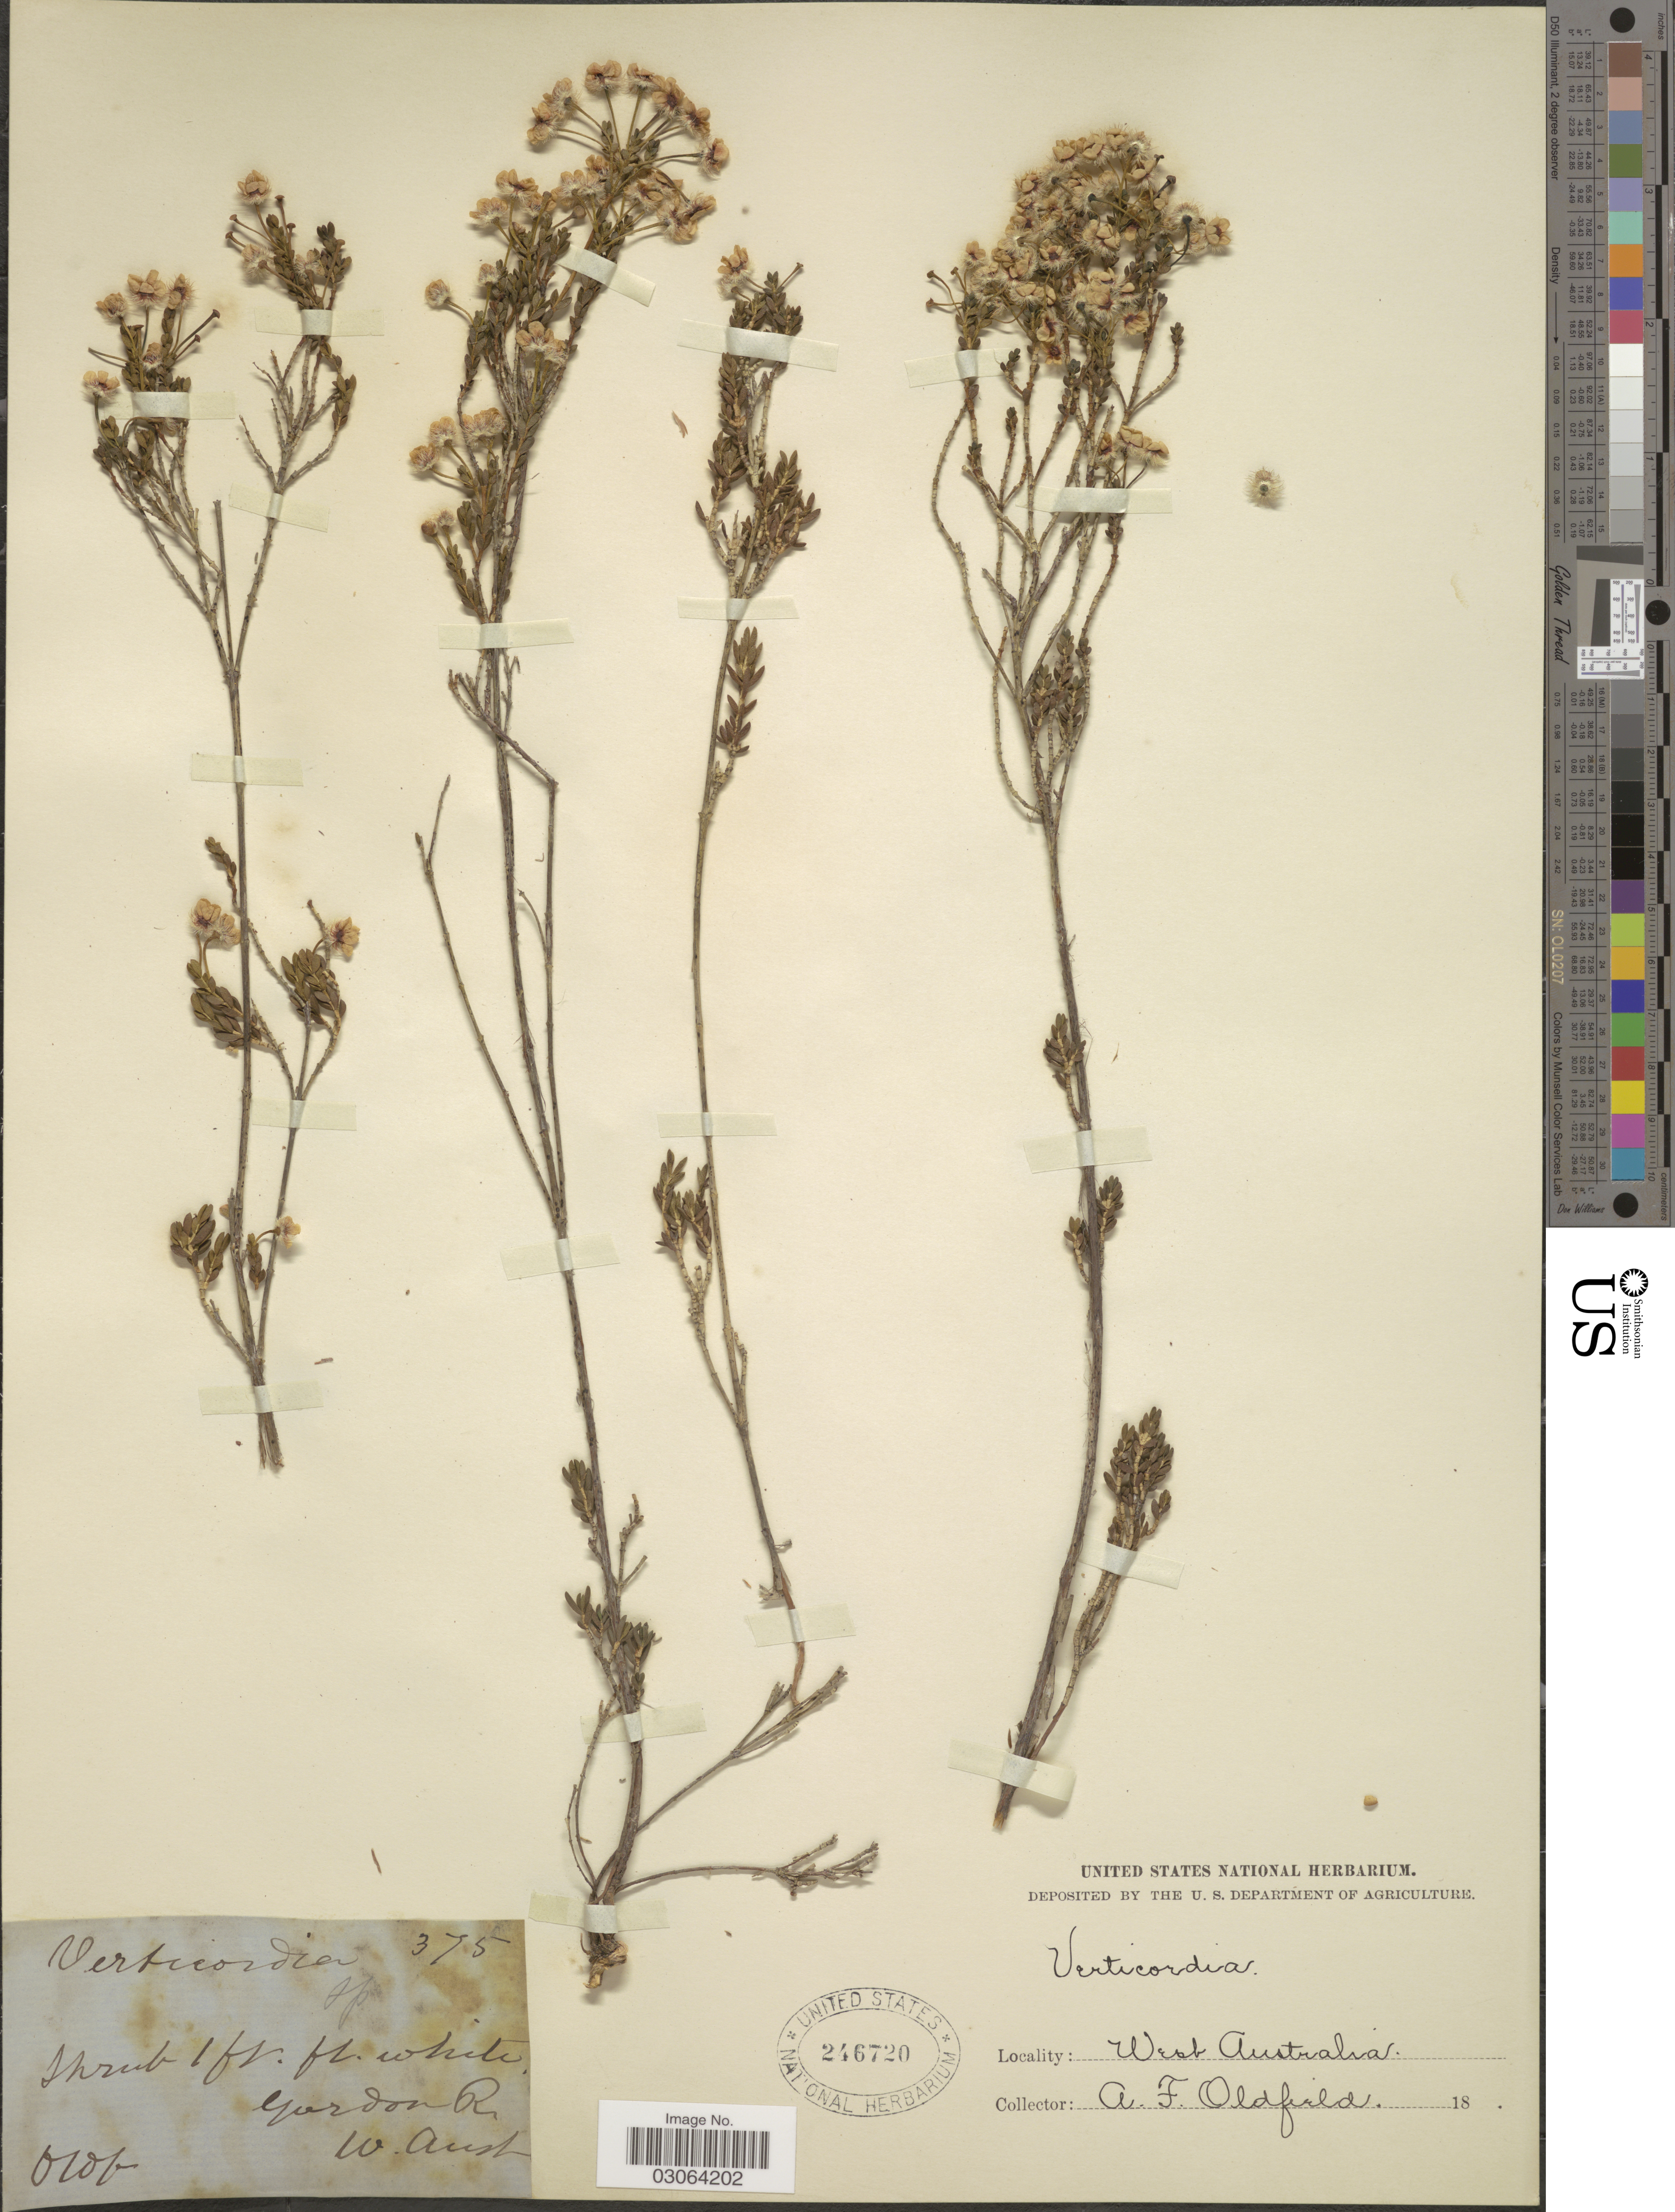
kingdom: Plantae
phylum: Tracheophyta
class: Magnoliopsida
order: Myrtales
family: Myrtaceae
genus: Verticordia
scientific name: Verticordia sp.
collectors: A. Oldfield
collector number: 375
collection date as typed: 18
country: Australia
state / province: Western Australia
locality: Gordon R.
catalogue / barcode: US 246720